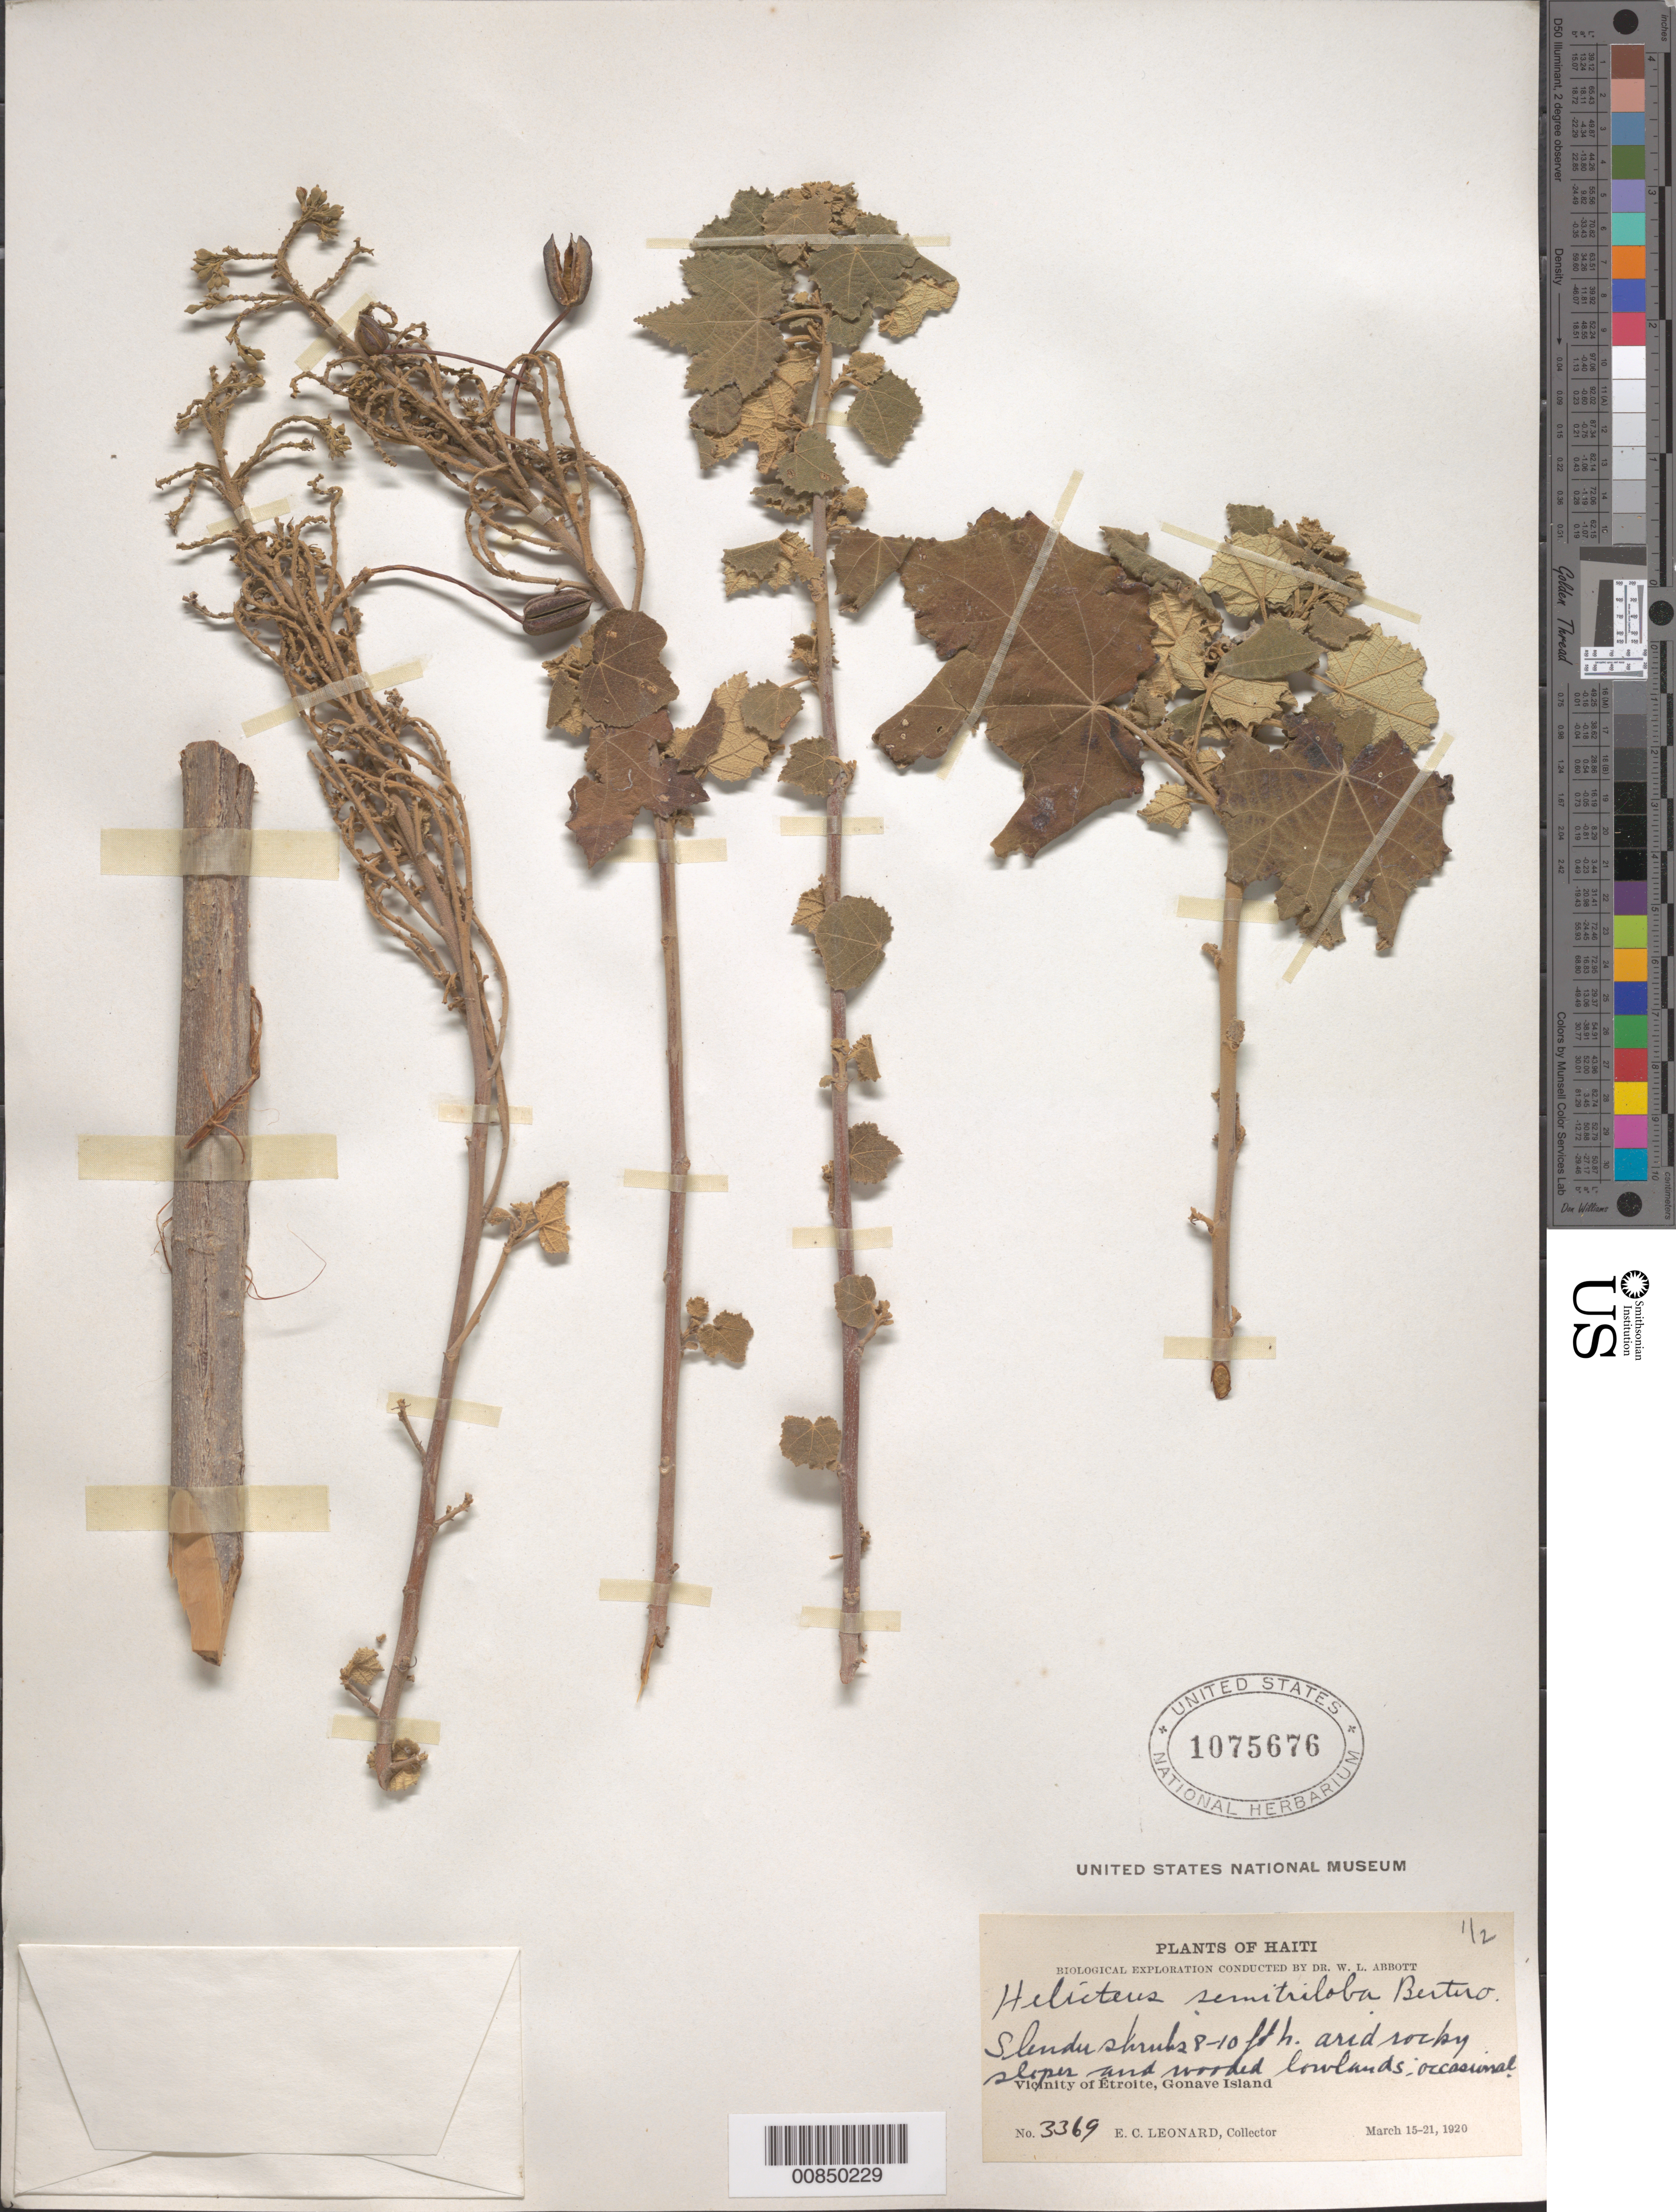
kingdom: Plantae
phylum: Tracheophyta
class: Magnoliopsida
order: Malvales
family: Malvaceae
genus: Helicteres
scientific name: Helicteres semitriloba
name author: Bertero ex DC.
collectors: E. C. Leonard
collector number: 3369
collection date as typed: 15 Mar 1920 to 21 Mar 1920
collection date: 1920-03-15/1920-03-21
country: Haiti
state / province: Ouest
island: Île de la Gonâve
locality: Vicinity of Étroite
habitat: Arid rocky slopes and wooded lowlands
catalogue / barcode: US 1075676